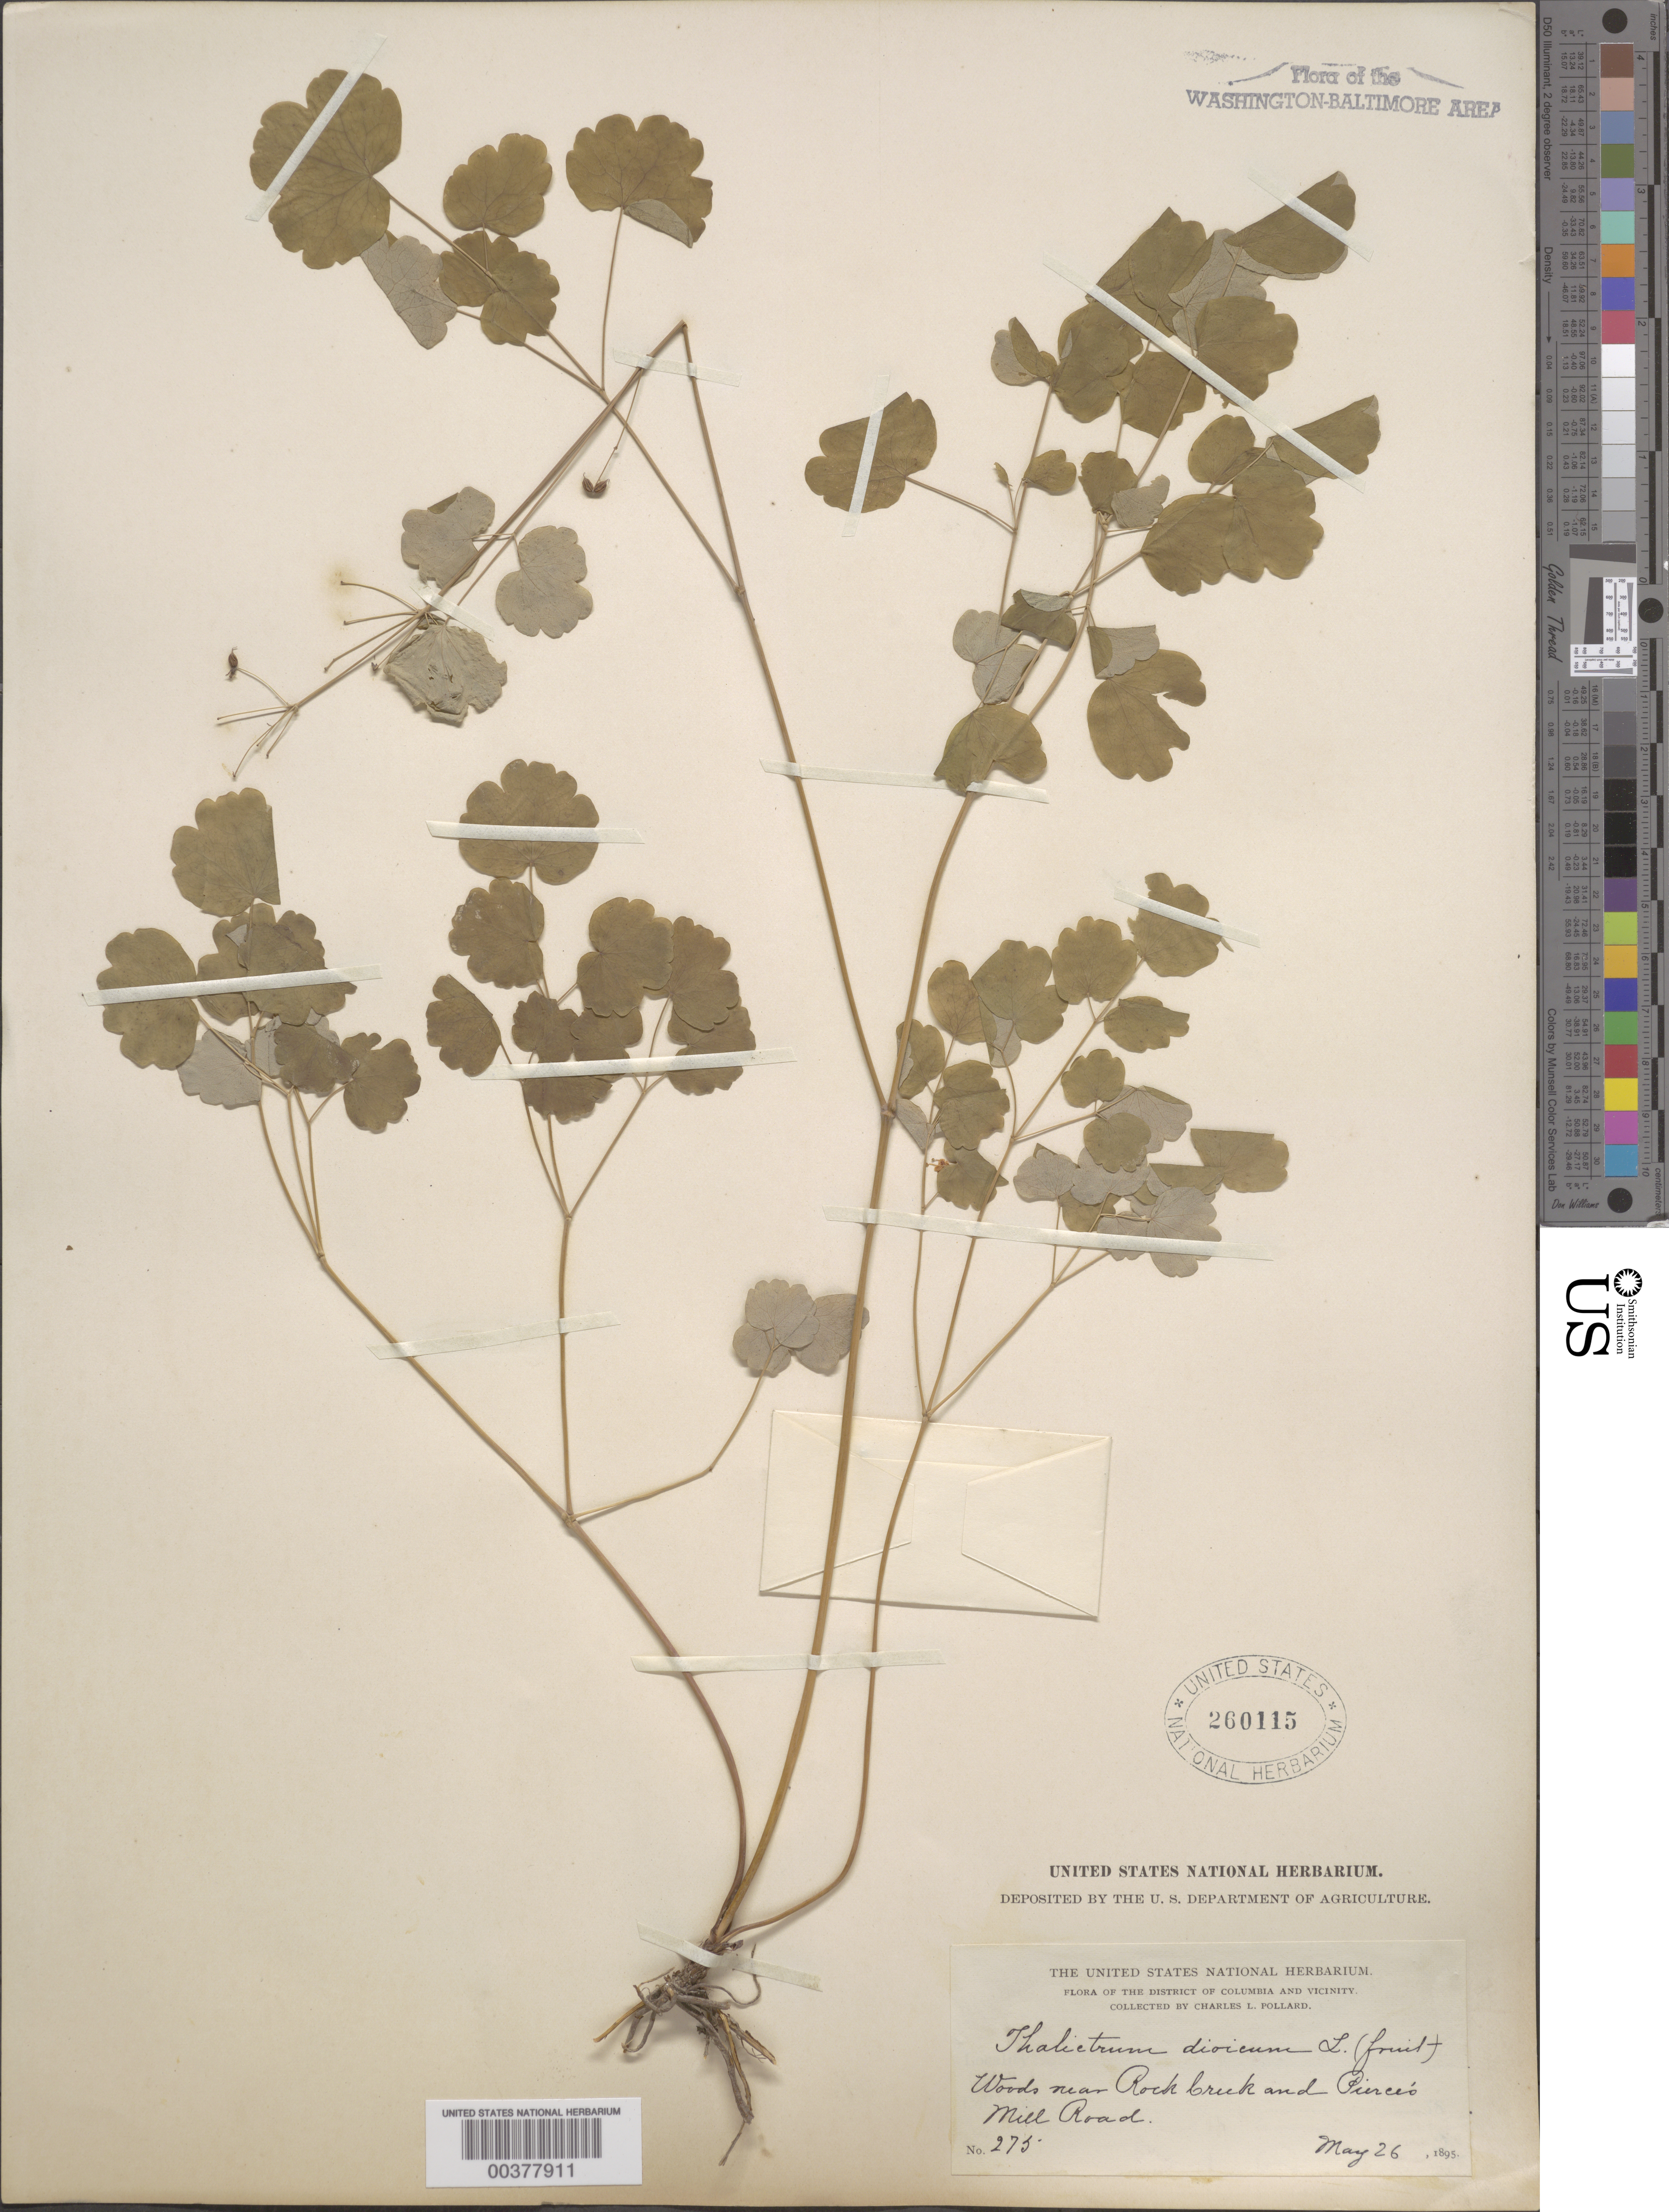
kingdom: Plantae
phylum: Tracheophyta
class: Magnoliopsida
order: Ranunculales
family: Ranunculaceae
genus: Thalictrum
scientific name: Thalictrum dioicum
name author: L.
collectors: C. L. Pollard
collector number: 275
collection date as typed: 26 May 1895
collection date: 1895-05-26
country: United States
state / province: District of Columbia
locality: Rock Creek and Pierces Mill Rd. Rock Creek Park and Vicinity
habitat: Woods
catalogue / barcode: US 260115